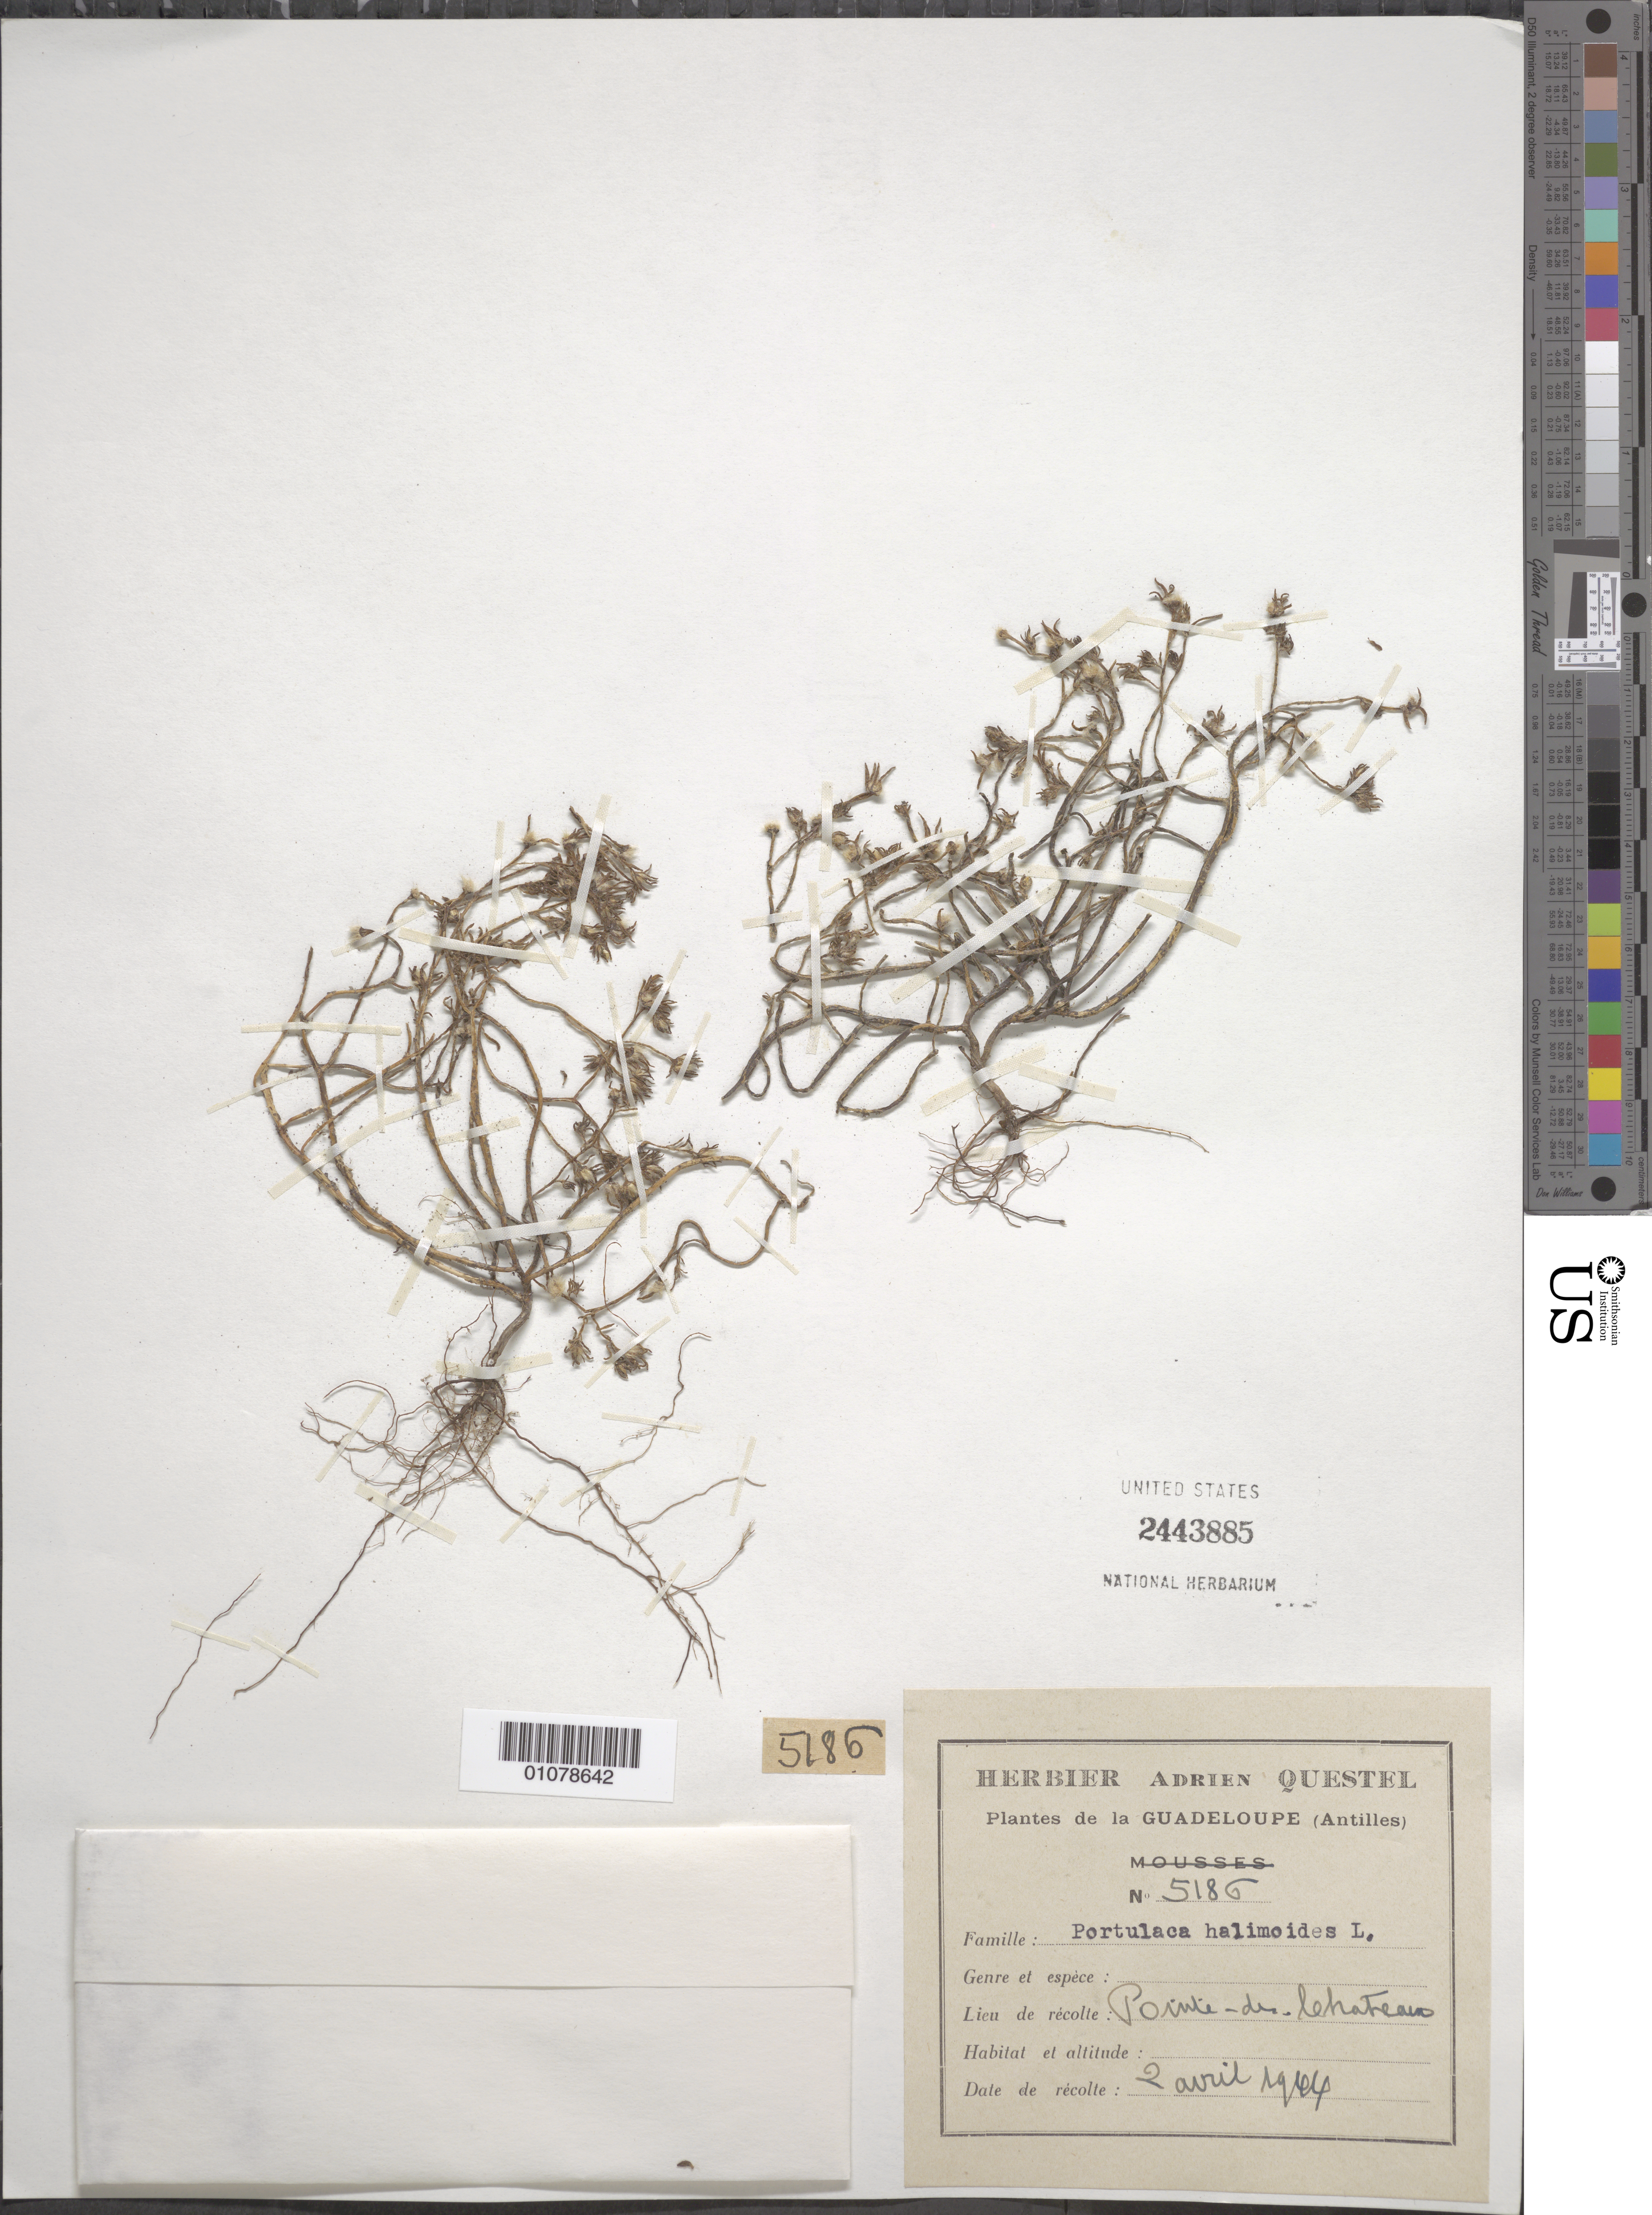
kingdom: Plantae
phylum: Tracheophyta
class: Magnoliopsida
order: Caryophyllales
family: Portulacaceae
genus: Portulaca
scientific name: Portulaca halimoides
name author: L.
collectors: A. Questel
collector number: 5186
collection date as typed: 02 Apr 1944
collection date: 1944-04-02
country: Guadeloupe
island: Grande Terre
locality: Point des Chateux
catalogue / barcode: US 2443885